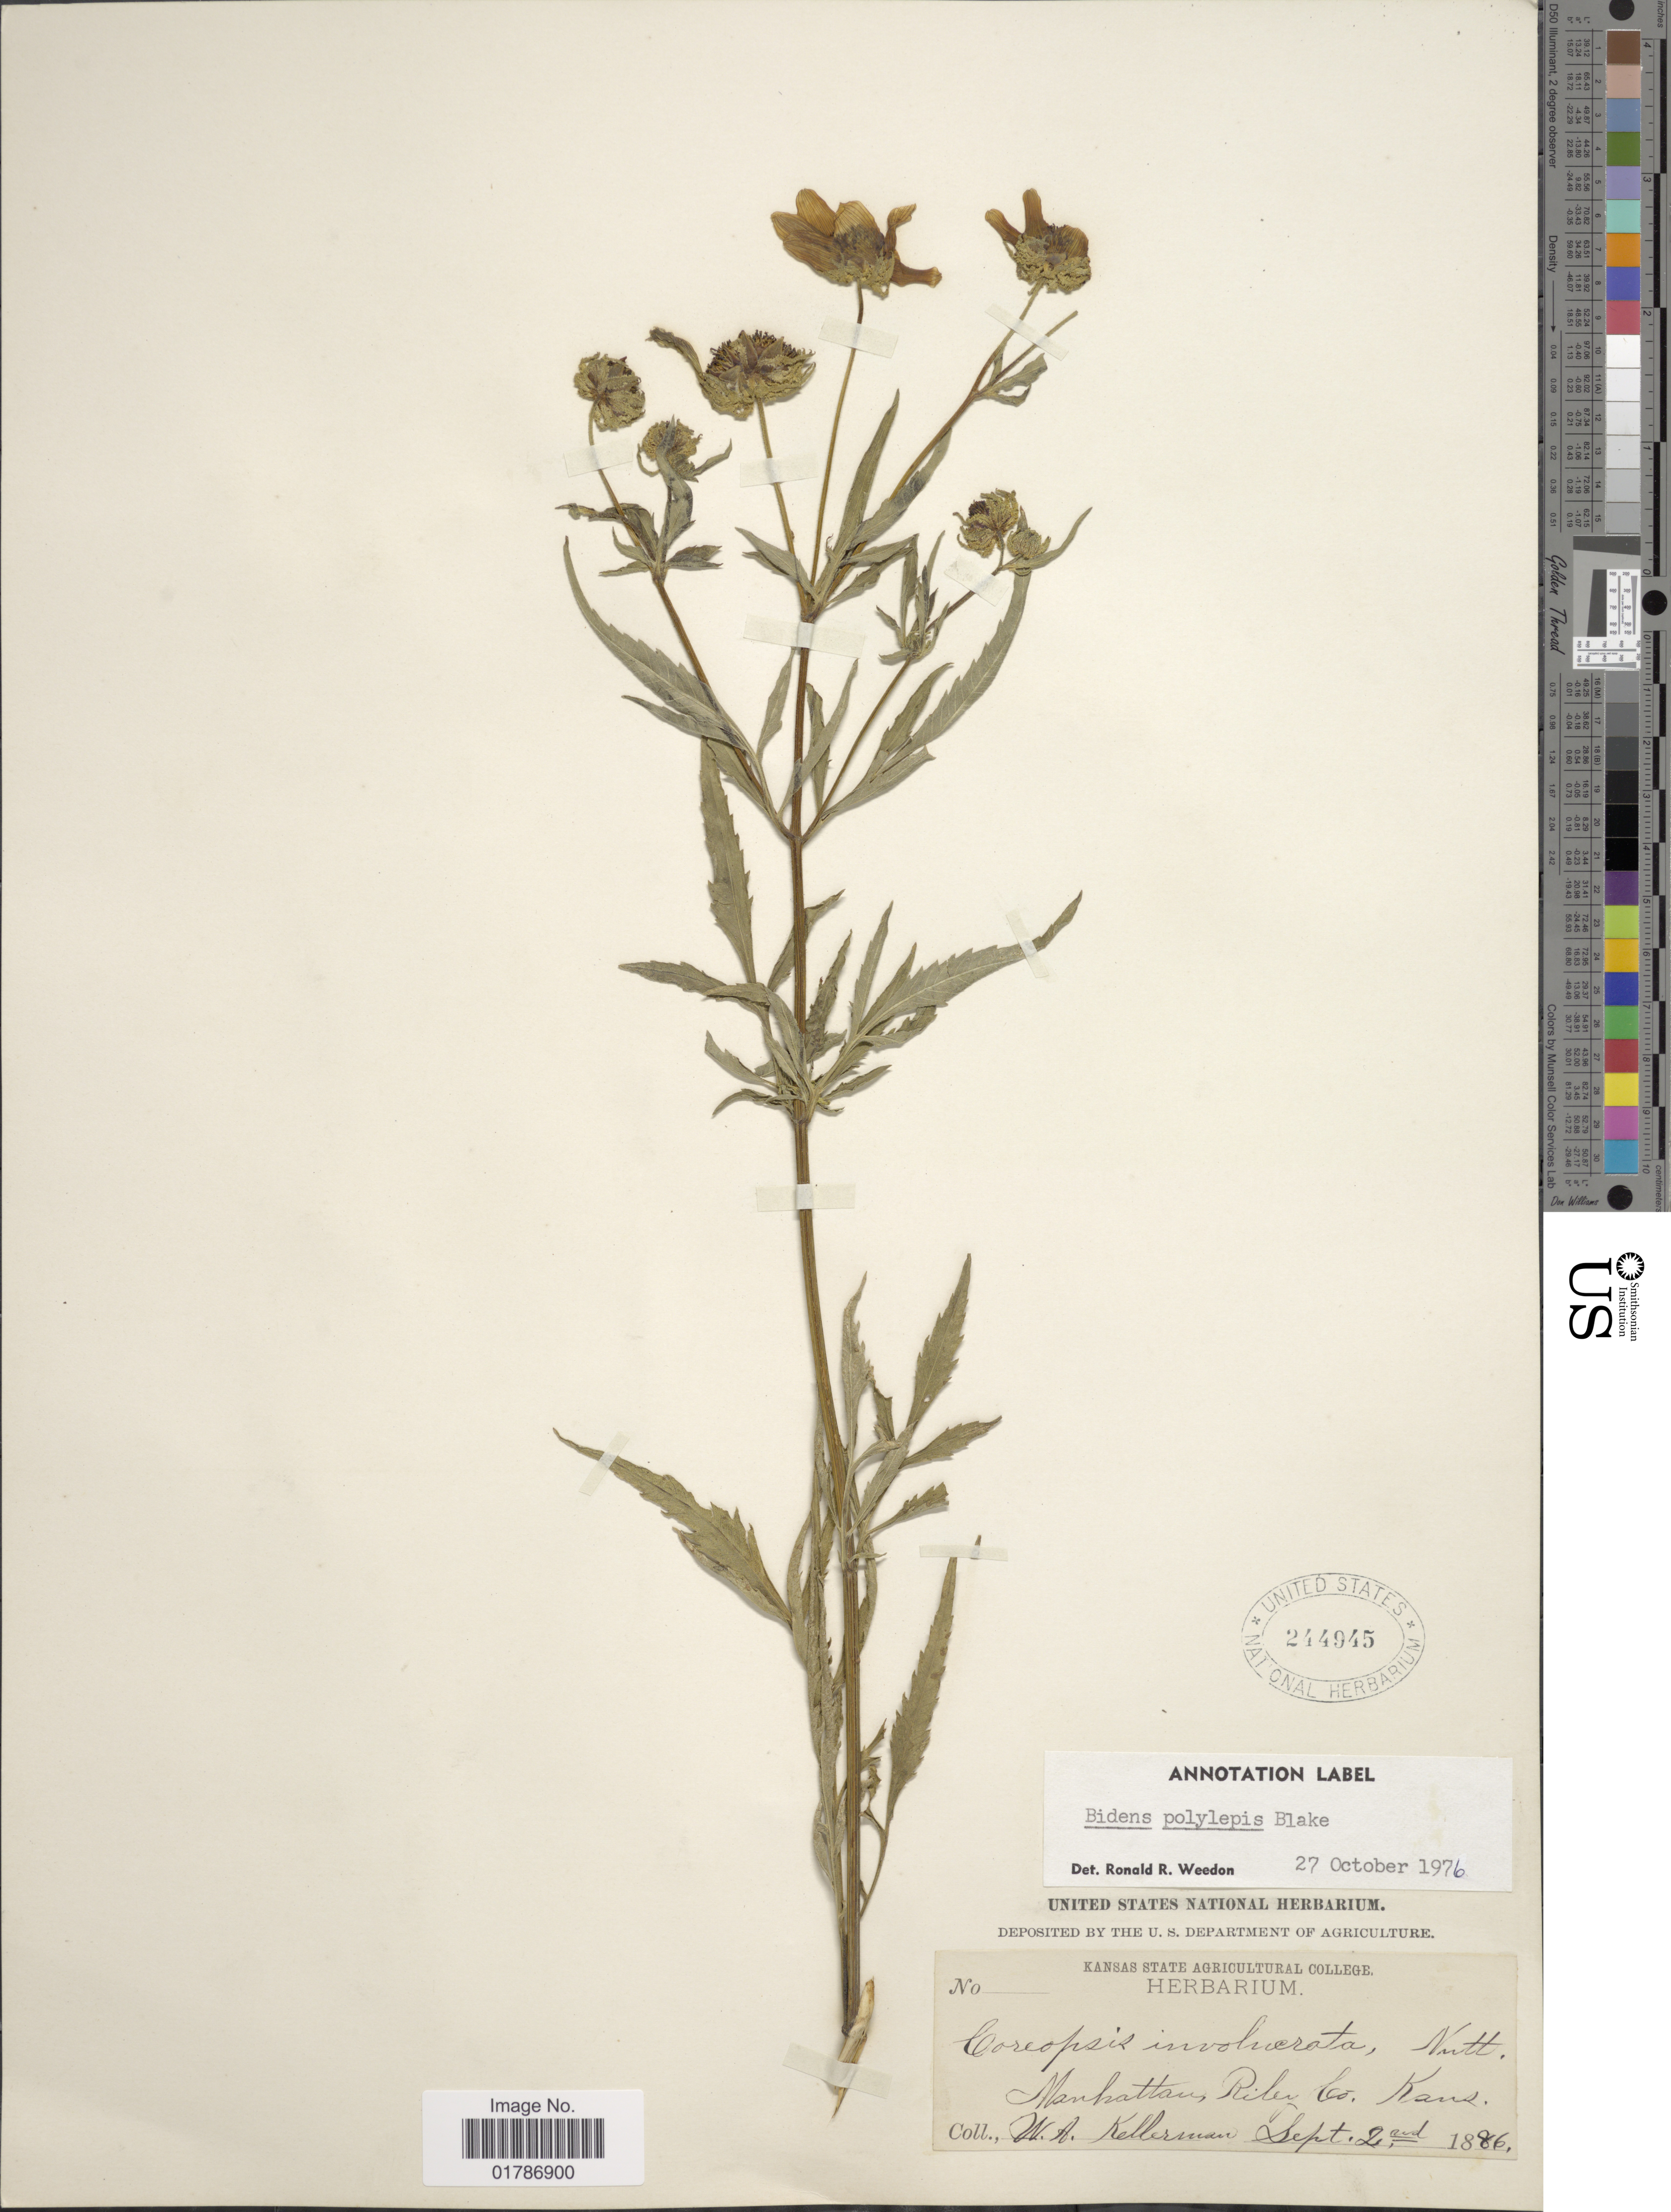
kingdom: Plantae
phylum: Tracheophyta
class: Magnoliopsida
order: Asterales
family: Asteraceae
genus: Bidens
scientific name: Bidens polylepis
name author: S.F. Blake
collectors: W. Kellerman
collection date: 1886-09-02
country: United States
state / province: Kansas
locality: Manhattan, Riler Co.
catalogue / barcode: US 244945